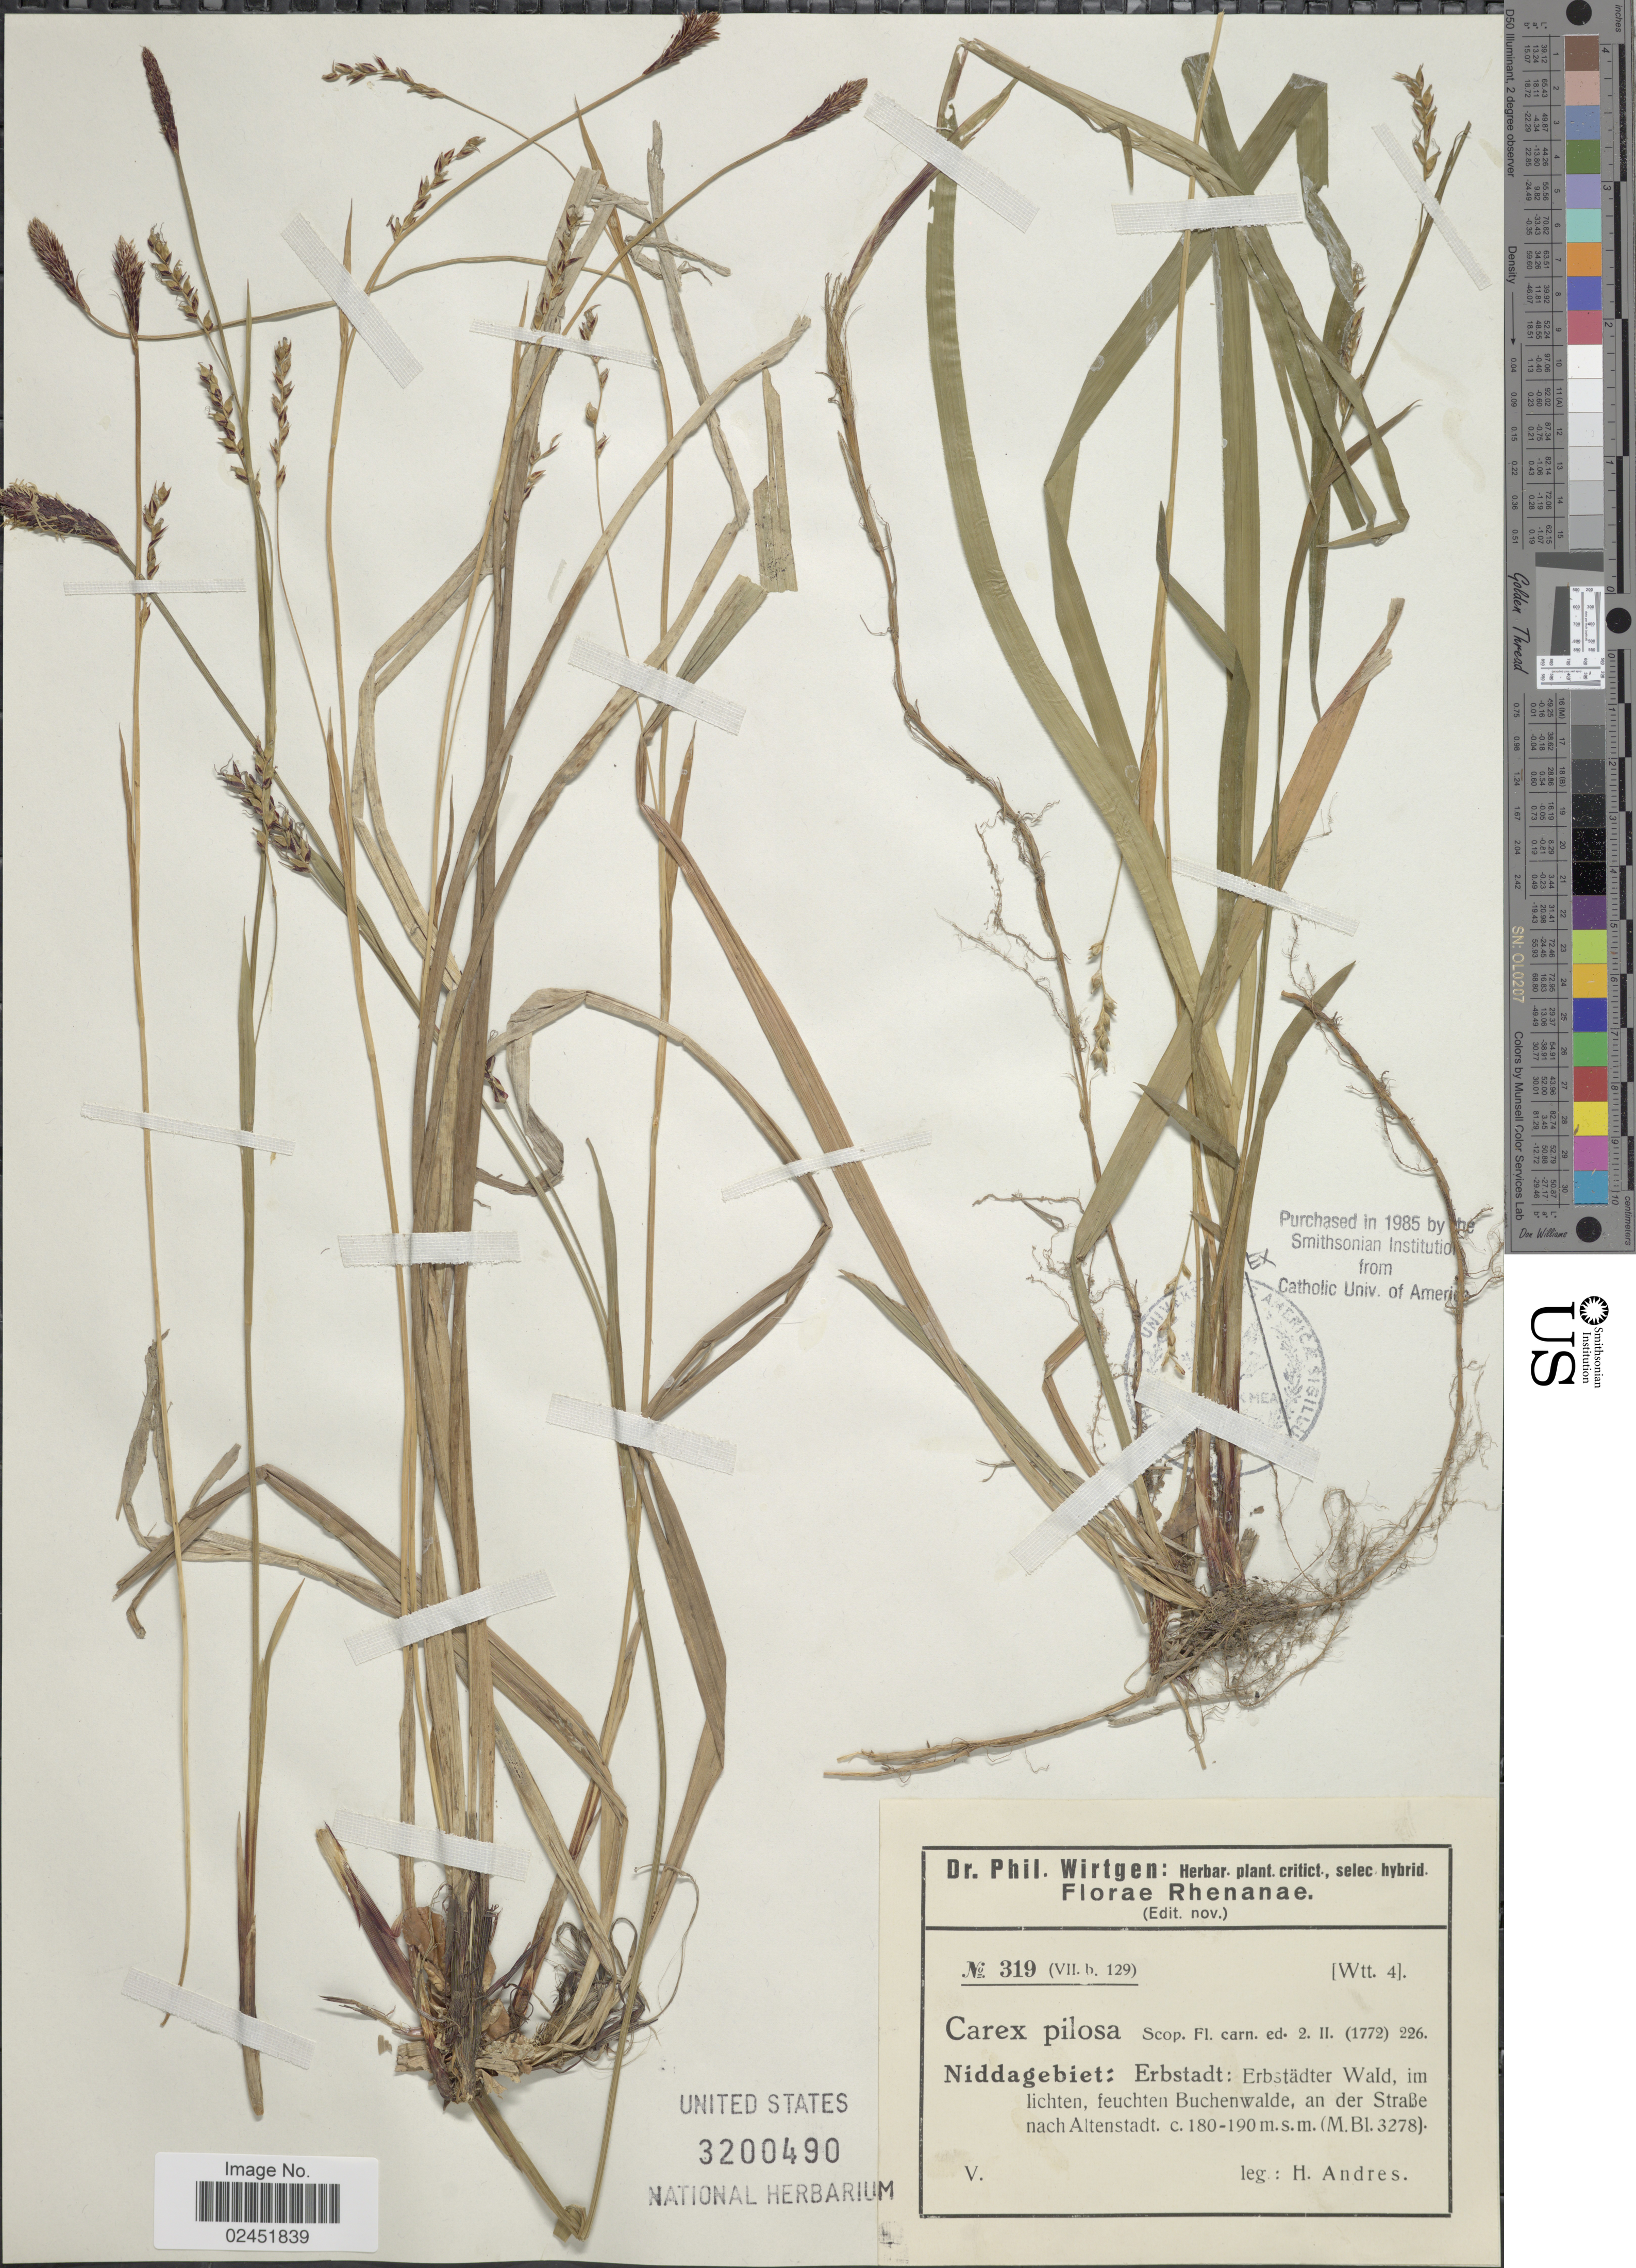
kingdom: Plantae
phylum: Tracheophyta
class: Liliopsida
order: Poales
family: Cyperaceae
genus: Carex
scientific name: Carex pilosa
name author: Scop.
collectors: H. Andres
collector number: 319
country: Germany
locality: Rhenanae. (Edit. nov.) Niddagebiet: Erbstadt: Erbstadter Wald, im lichten, feuchten Buchenwalde, an der Strabe nach-Altenstadt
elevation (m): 180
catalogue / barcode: US 3200490